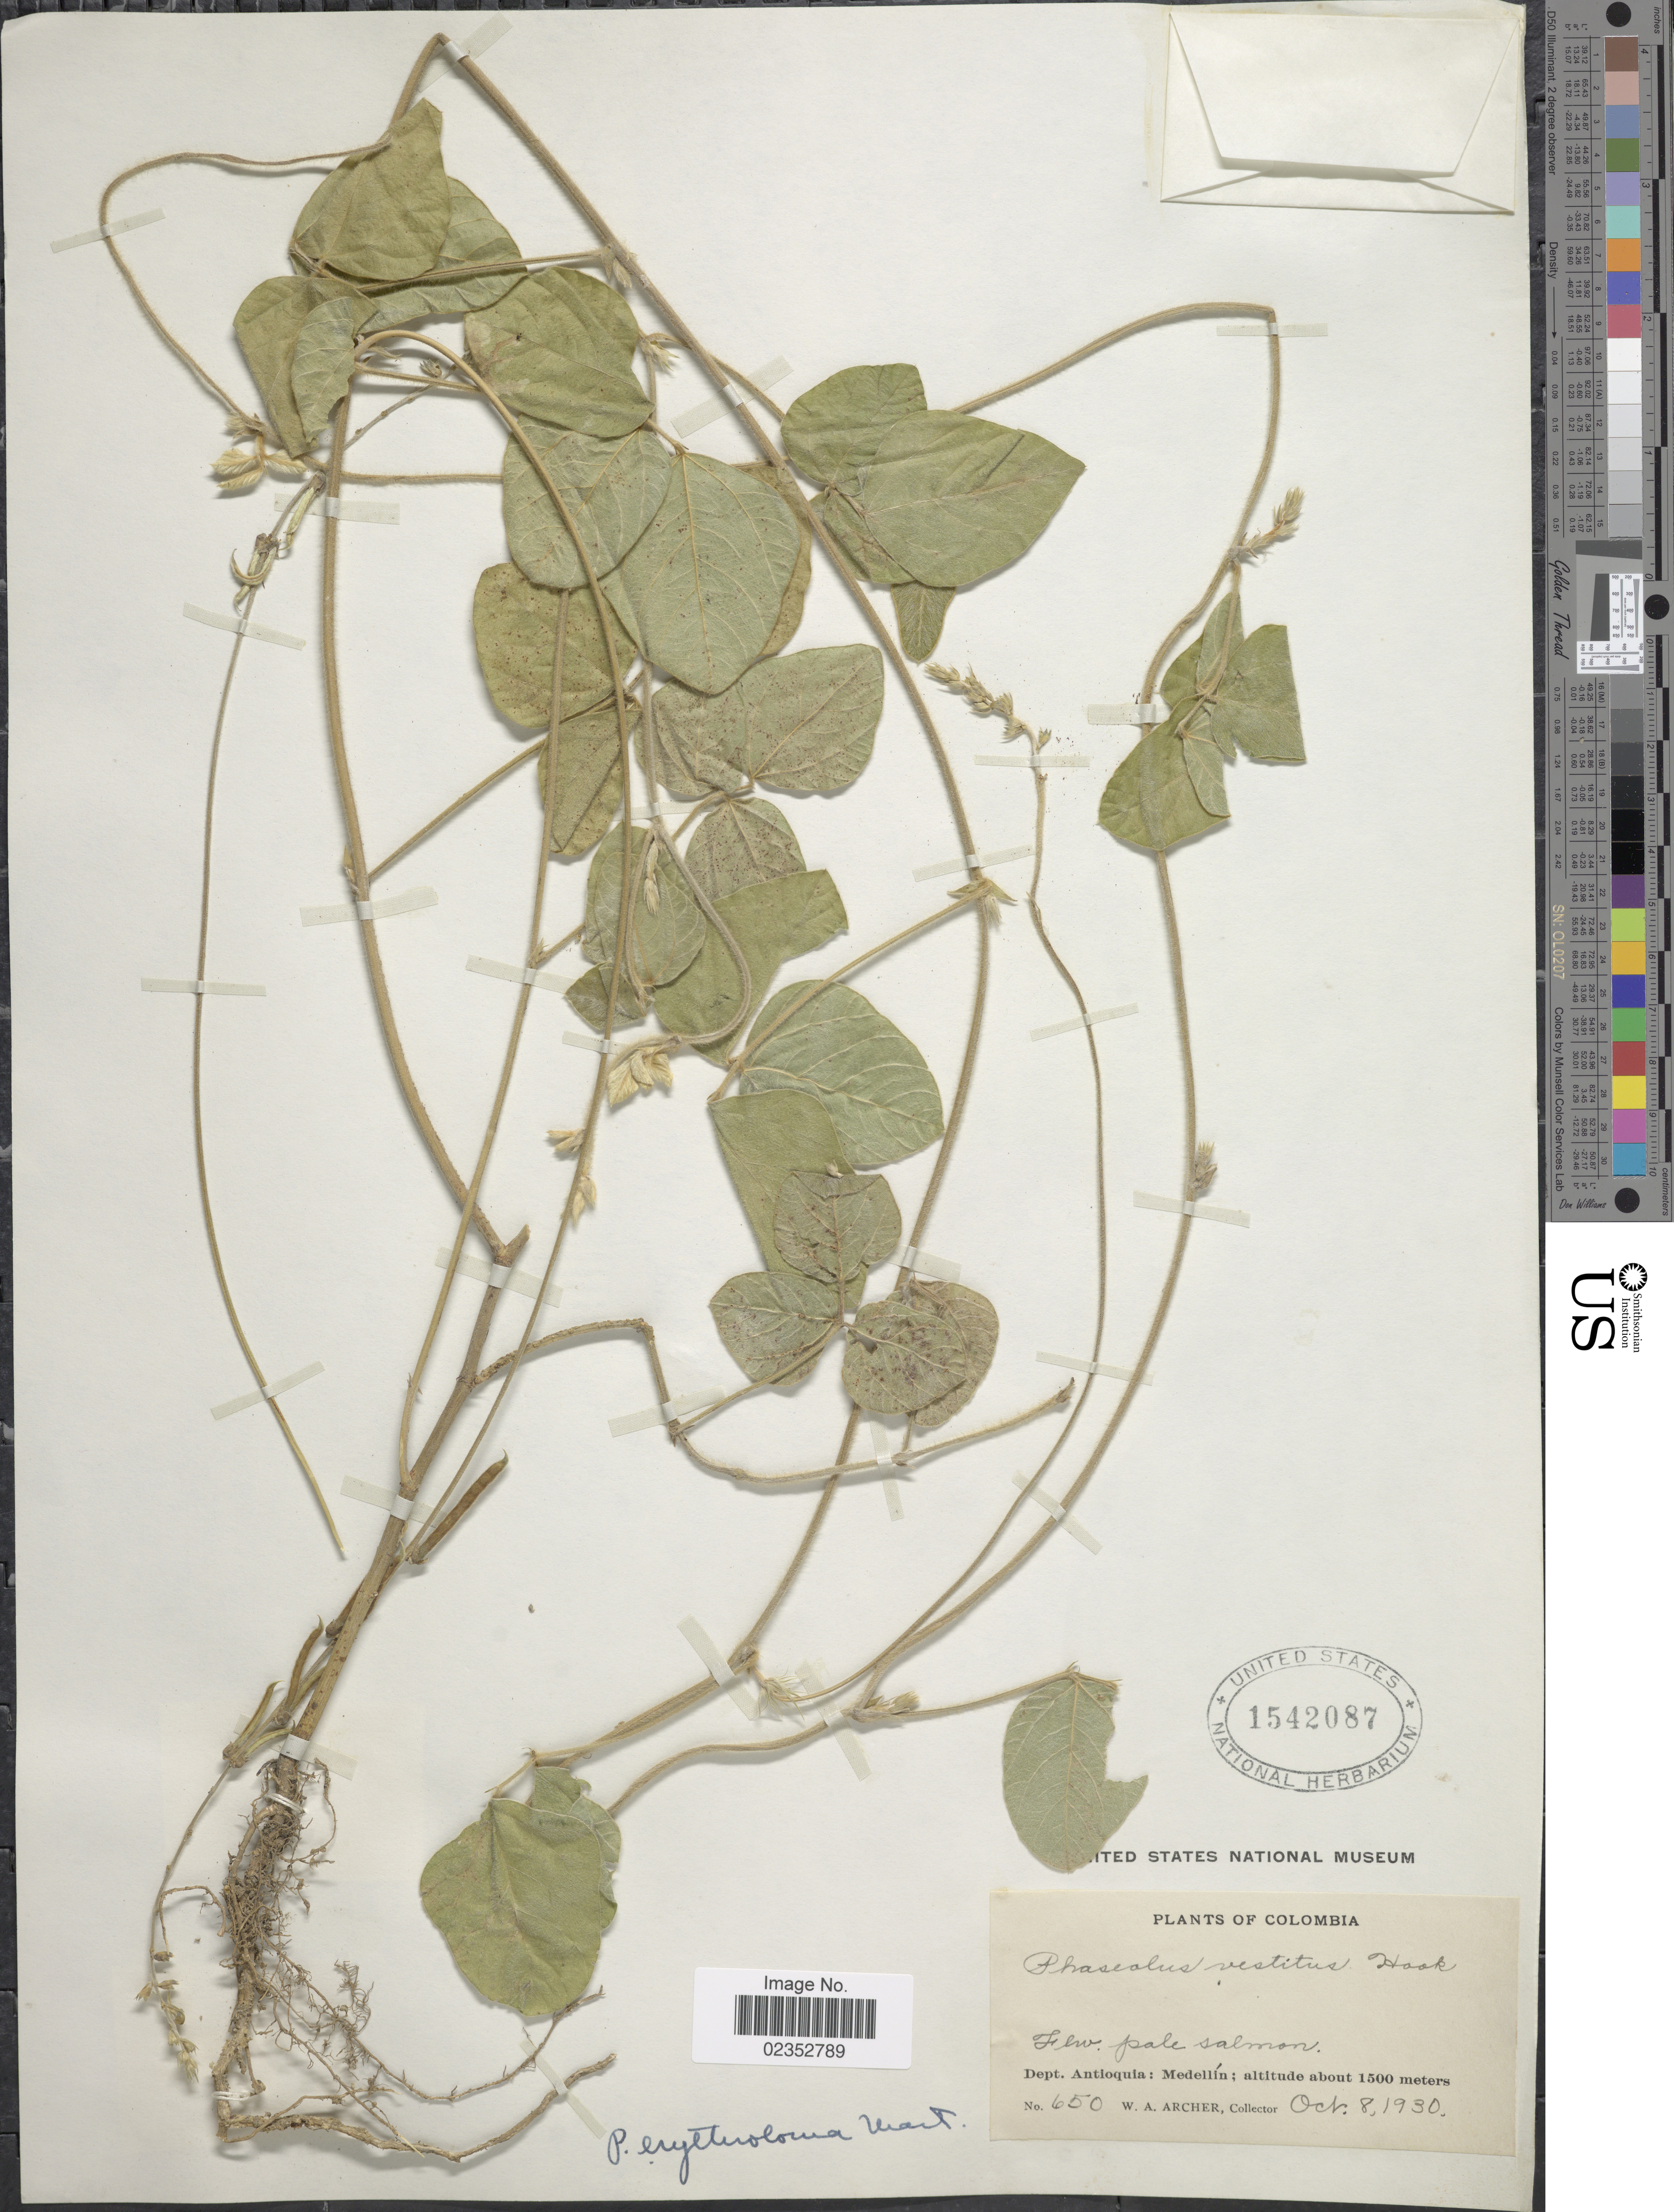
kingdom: Plantae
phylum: Tracheophyta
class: Magnoliopsida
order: Fabales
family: Fabaceae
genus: Macroptilium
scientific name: Macroptilium erythroloma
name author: (Mart. ex Benth.) Urb.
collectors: W. A. Archer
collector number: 650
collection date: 1930-10-08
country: Colombia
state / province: Antioquia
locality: Dept. Antioquia: Medllín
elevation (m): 1500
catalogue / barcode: US 1542087